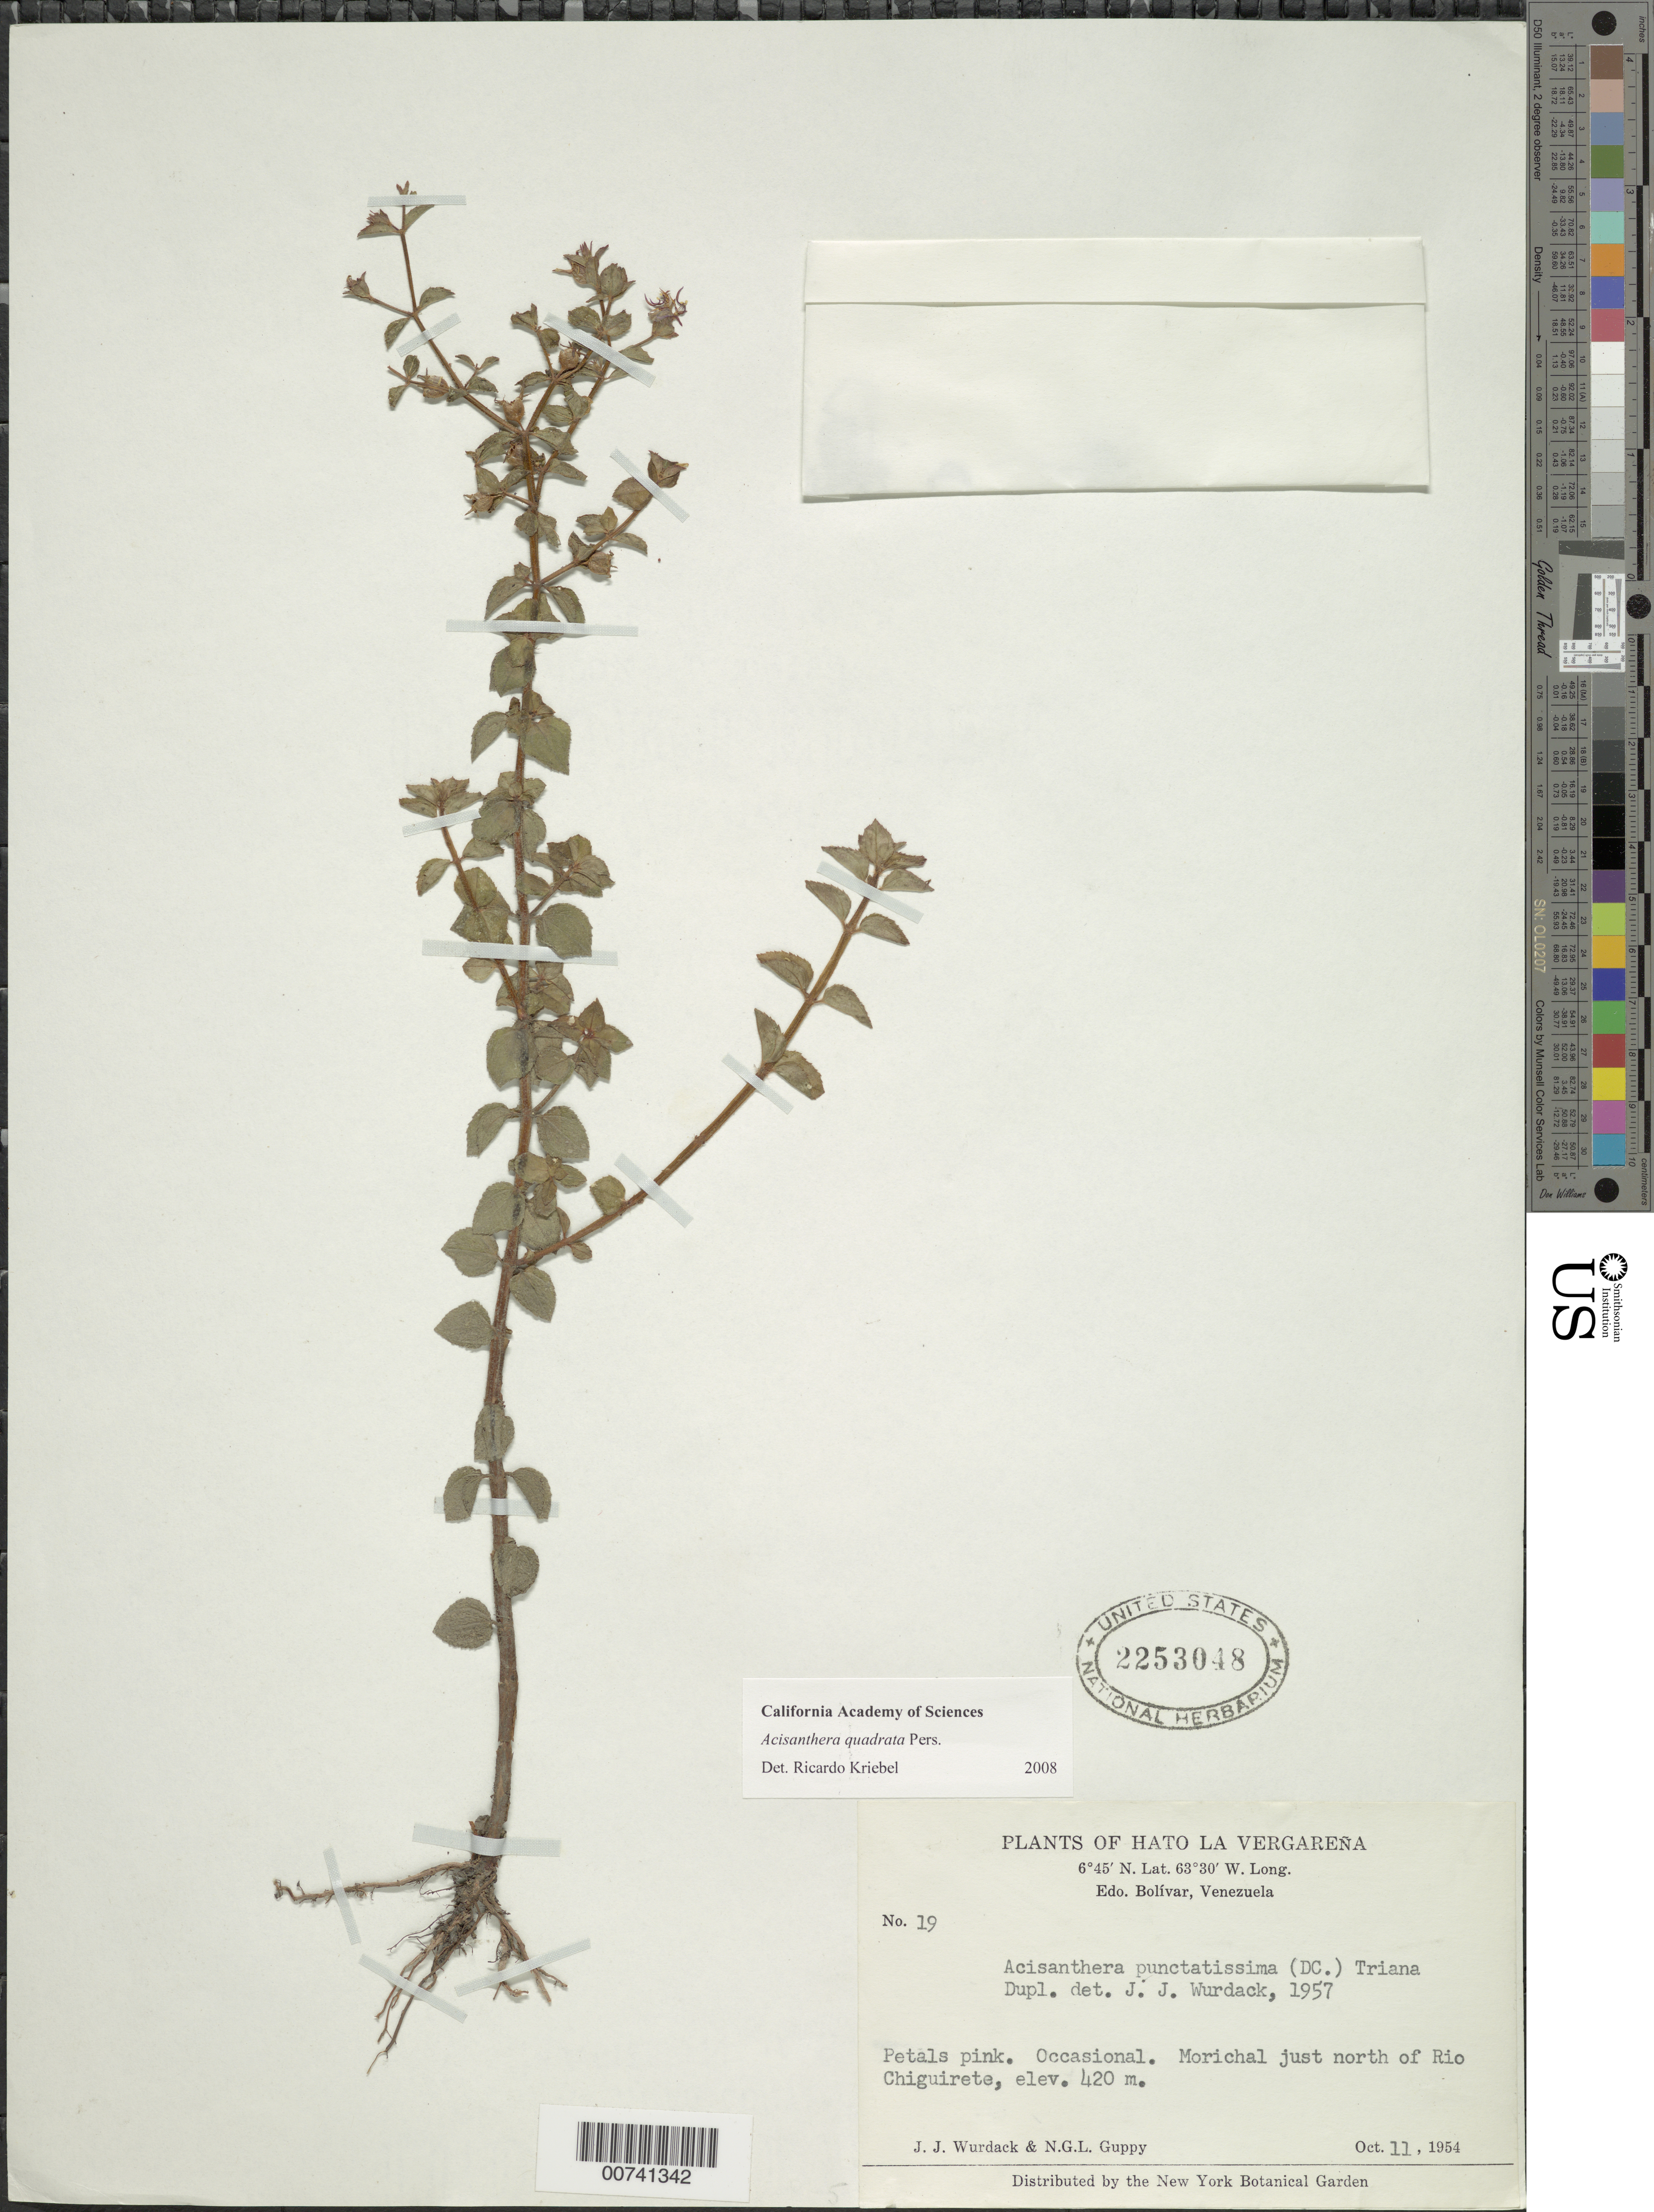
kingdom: Plantae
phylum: Tracheophyta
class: Magnoliopsida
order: Myrtales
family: Melastomataceae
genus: Acisanthera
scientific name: Acisanthera variabilis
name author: Triana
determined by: Nunes da Silva, Diego, (RB), Jardim Botanico do Rio de Janeiro - Herbario (BRAZIL)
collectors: J. J. Wurdack & N. Guppy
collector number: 19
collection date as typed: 11-Oct-54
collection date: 1954-10-11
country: Venezuela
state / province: Bolívar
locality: Hato La Vergareña, N of Río Chiguirete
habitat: Morichal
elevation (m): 420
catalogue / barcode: US 2253048